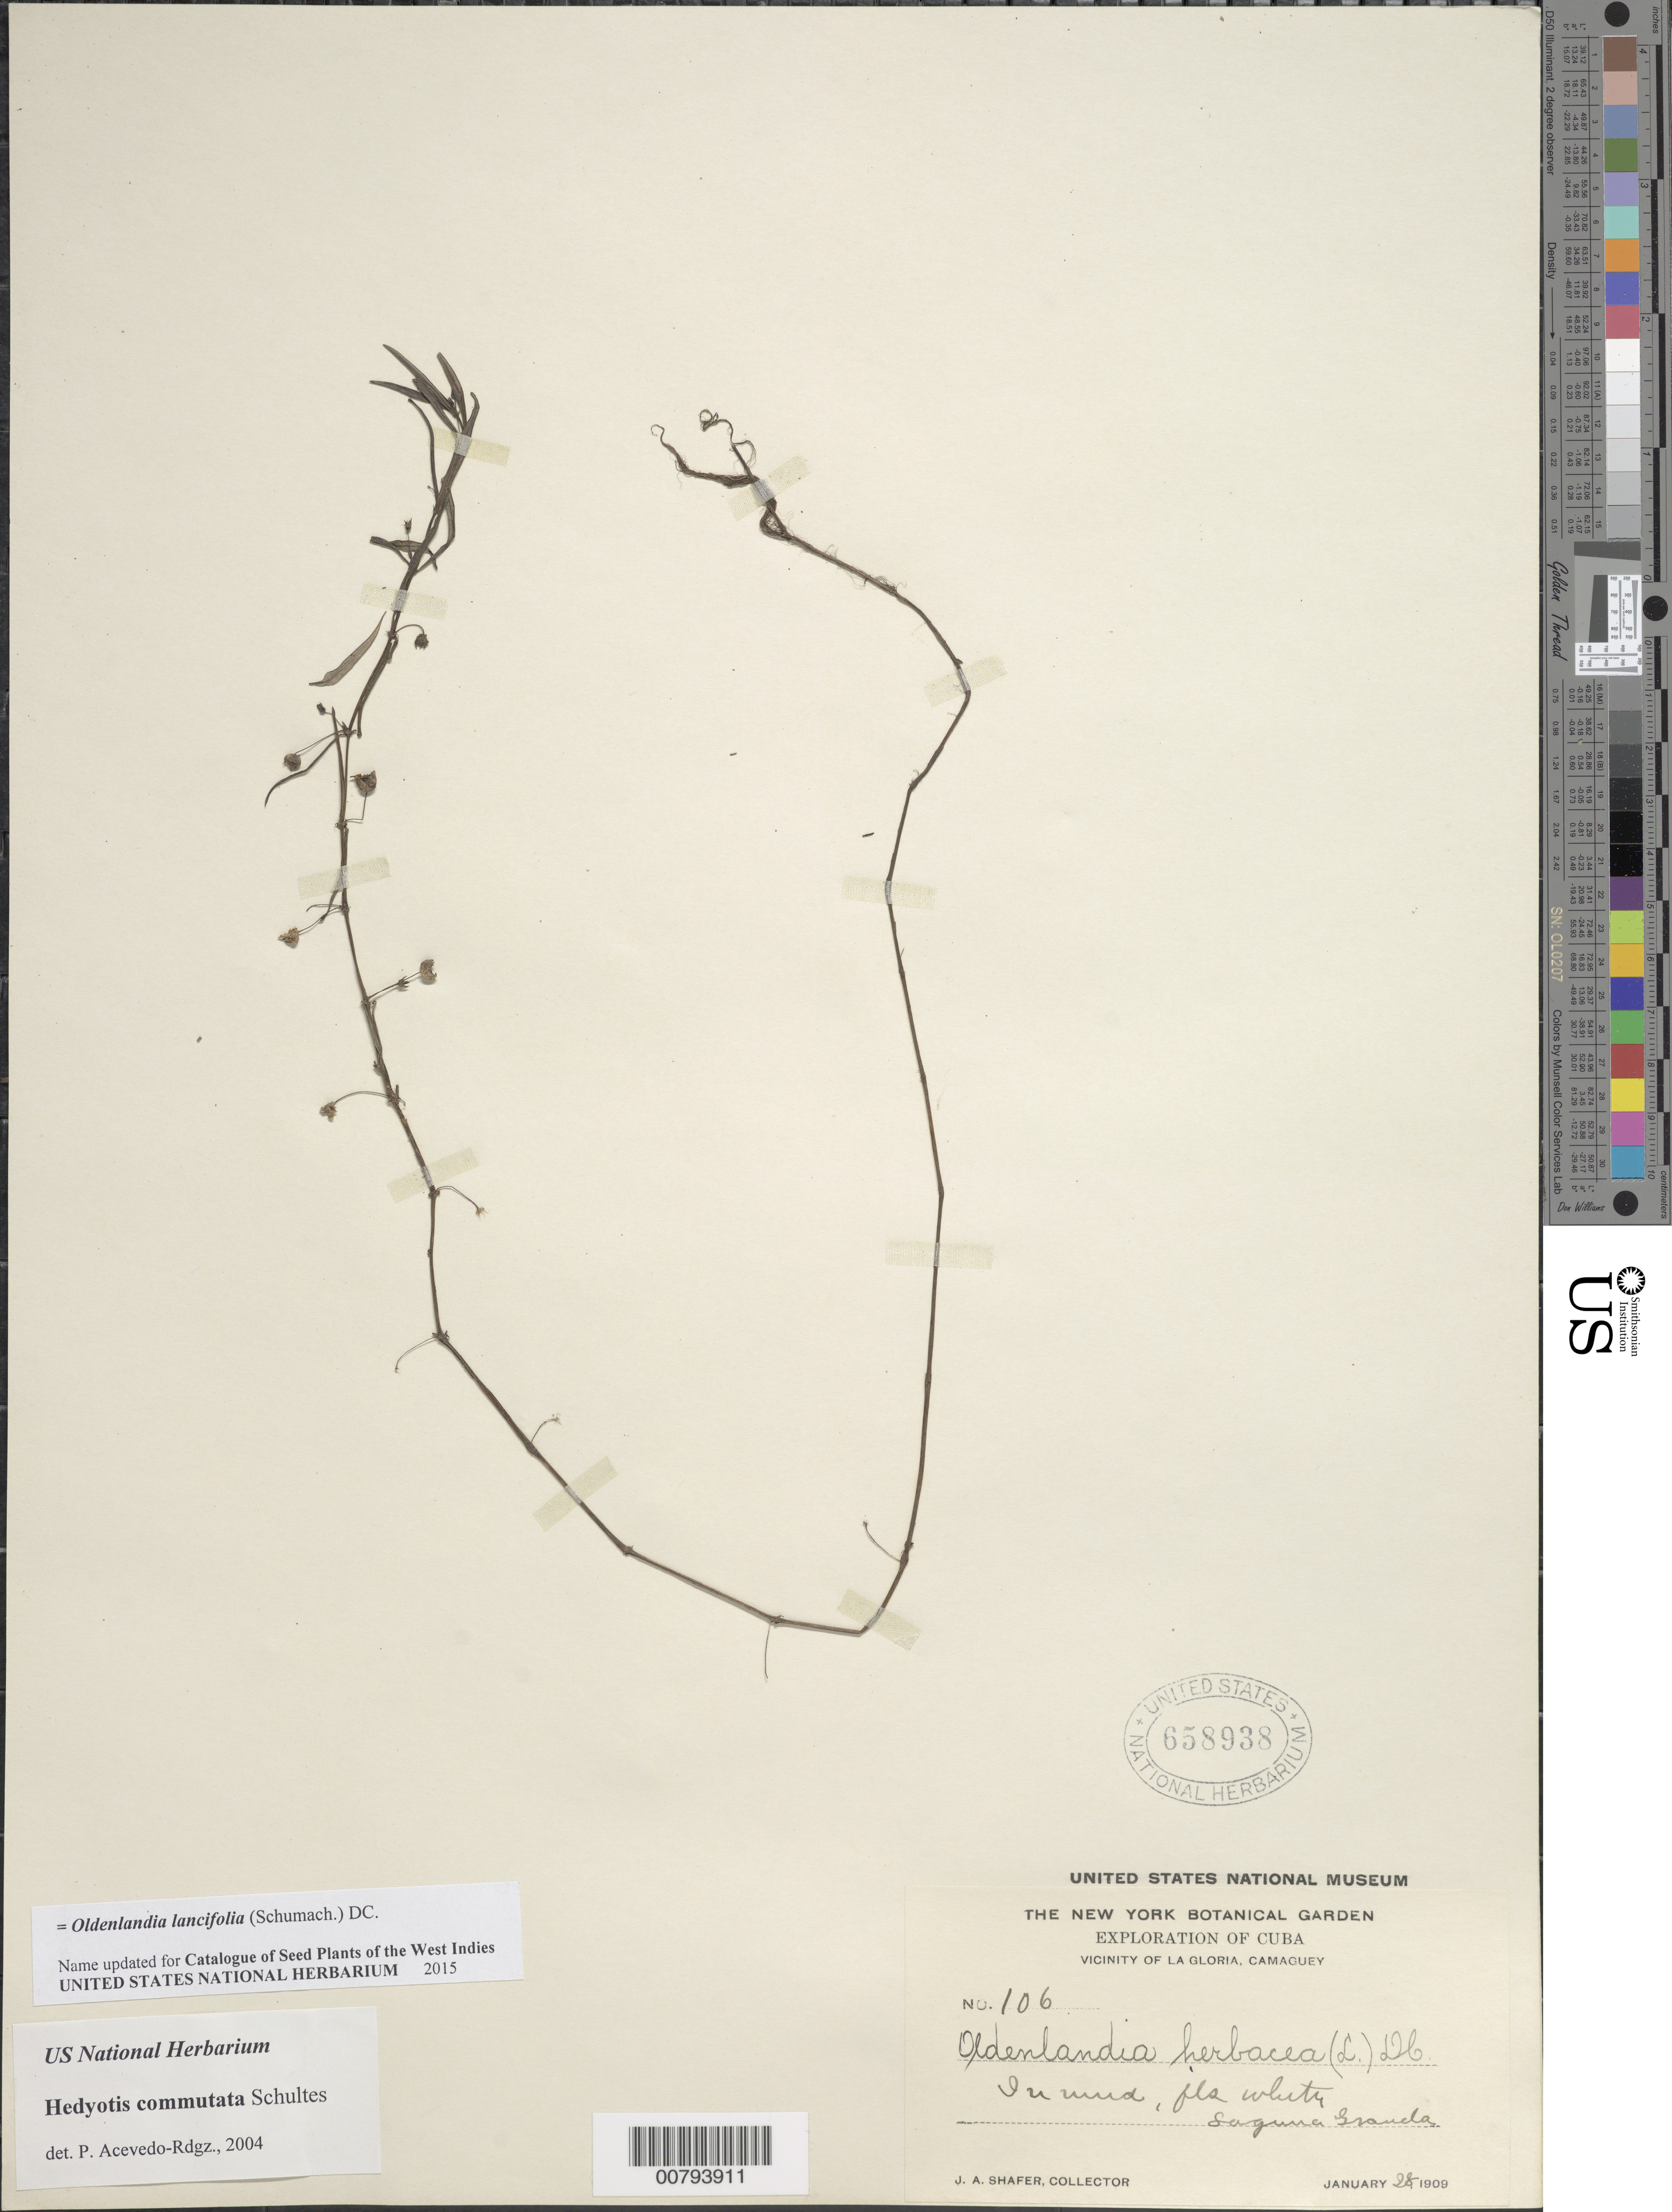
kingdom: Plantae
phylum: Tracheophyta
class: Magnoliopsida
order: Gentianales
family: Rubiaceae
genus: Oldenlandia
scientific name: Oldenlandia uniflora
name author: L.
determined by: Acevedo-Rodríguez, P., (BOT), Smithsonian Institution - National Museum of Natural History (UNITED STATES)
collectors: J. A. Shafer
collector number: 106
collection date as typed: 28 Jan 1909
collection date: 1909-01-28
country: Cuba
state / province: Camaguey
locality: Vicinity of La Gloria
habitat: In mud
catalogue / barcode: US 658938